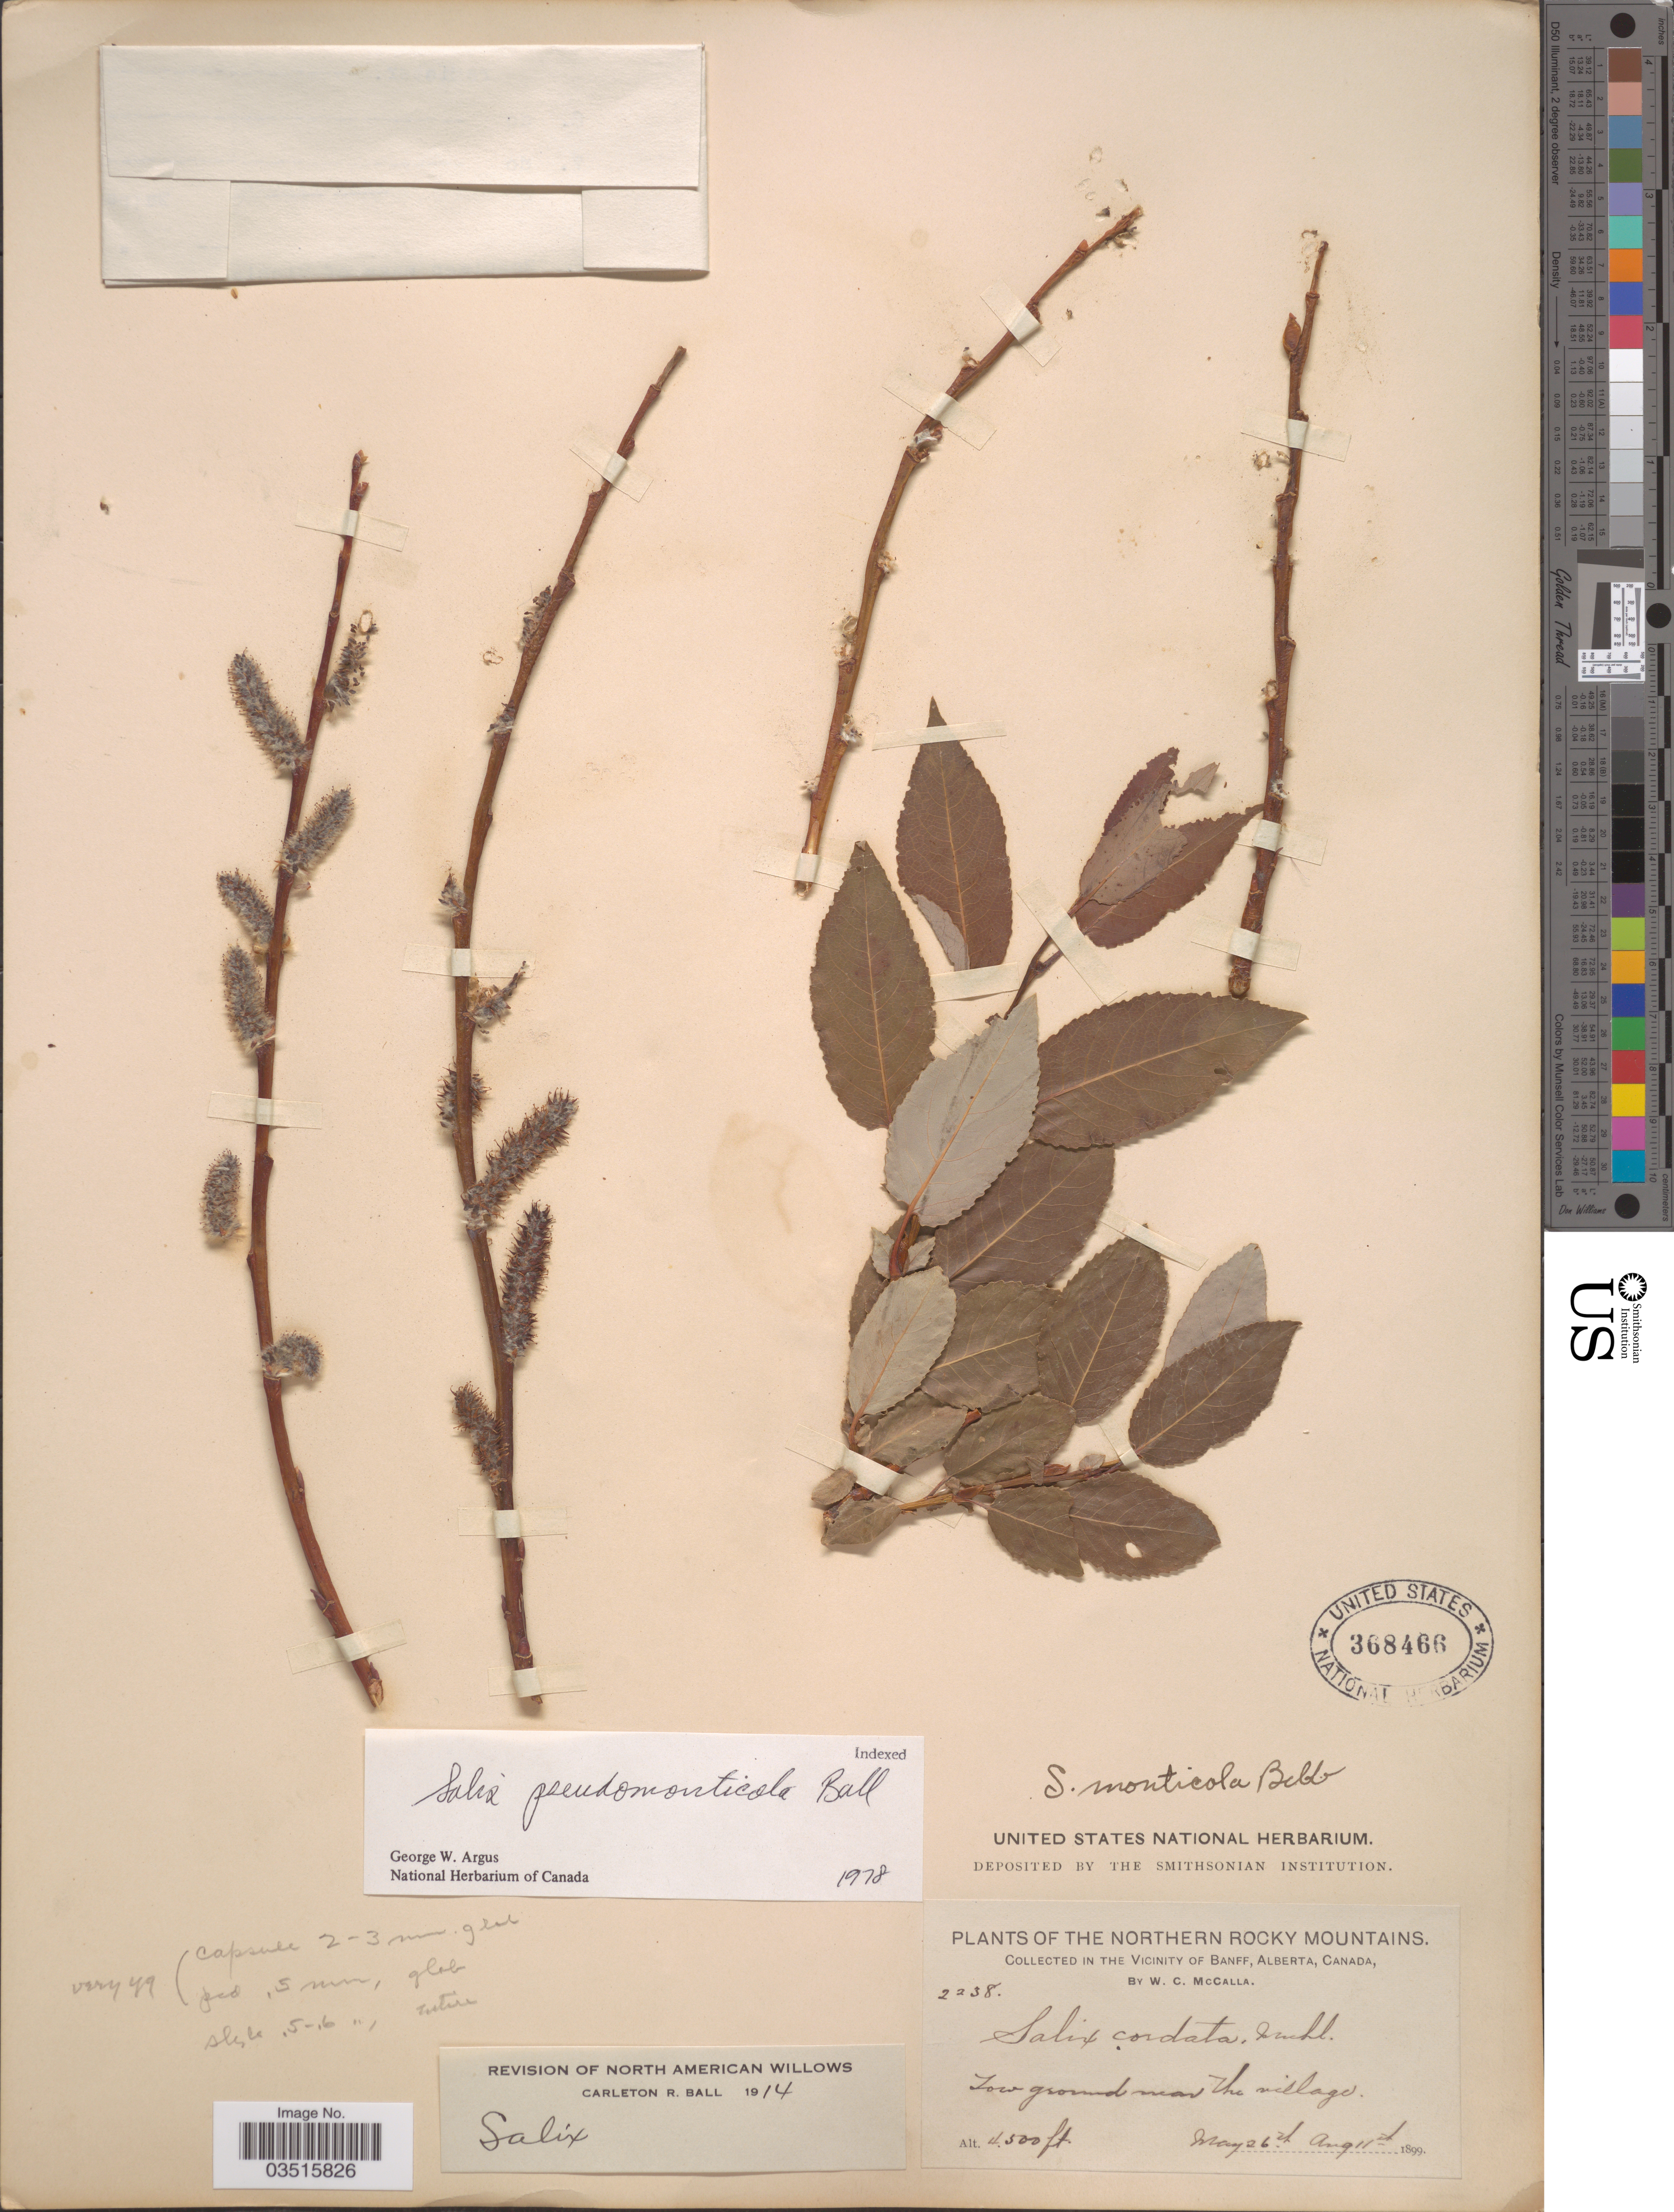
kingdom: Plantae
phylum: Tracheophyta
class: Magnoliopsida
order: Malpighiales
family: Salicaceae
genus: Salix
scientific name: Salix monticola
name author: Bebb.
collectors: W. McCalla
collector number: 2238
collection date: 1899-05-26/1899-08-11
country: Canada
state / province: Alberta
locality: The Northern Rocky Mountains. In the vicinity of Banff, Alberta. Low ground near the village.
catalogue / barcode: US 368466